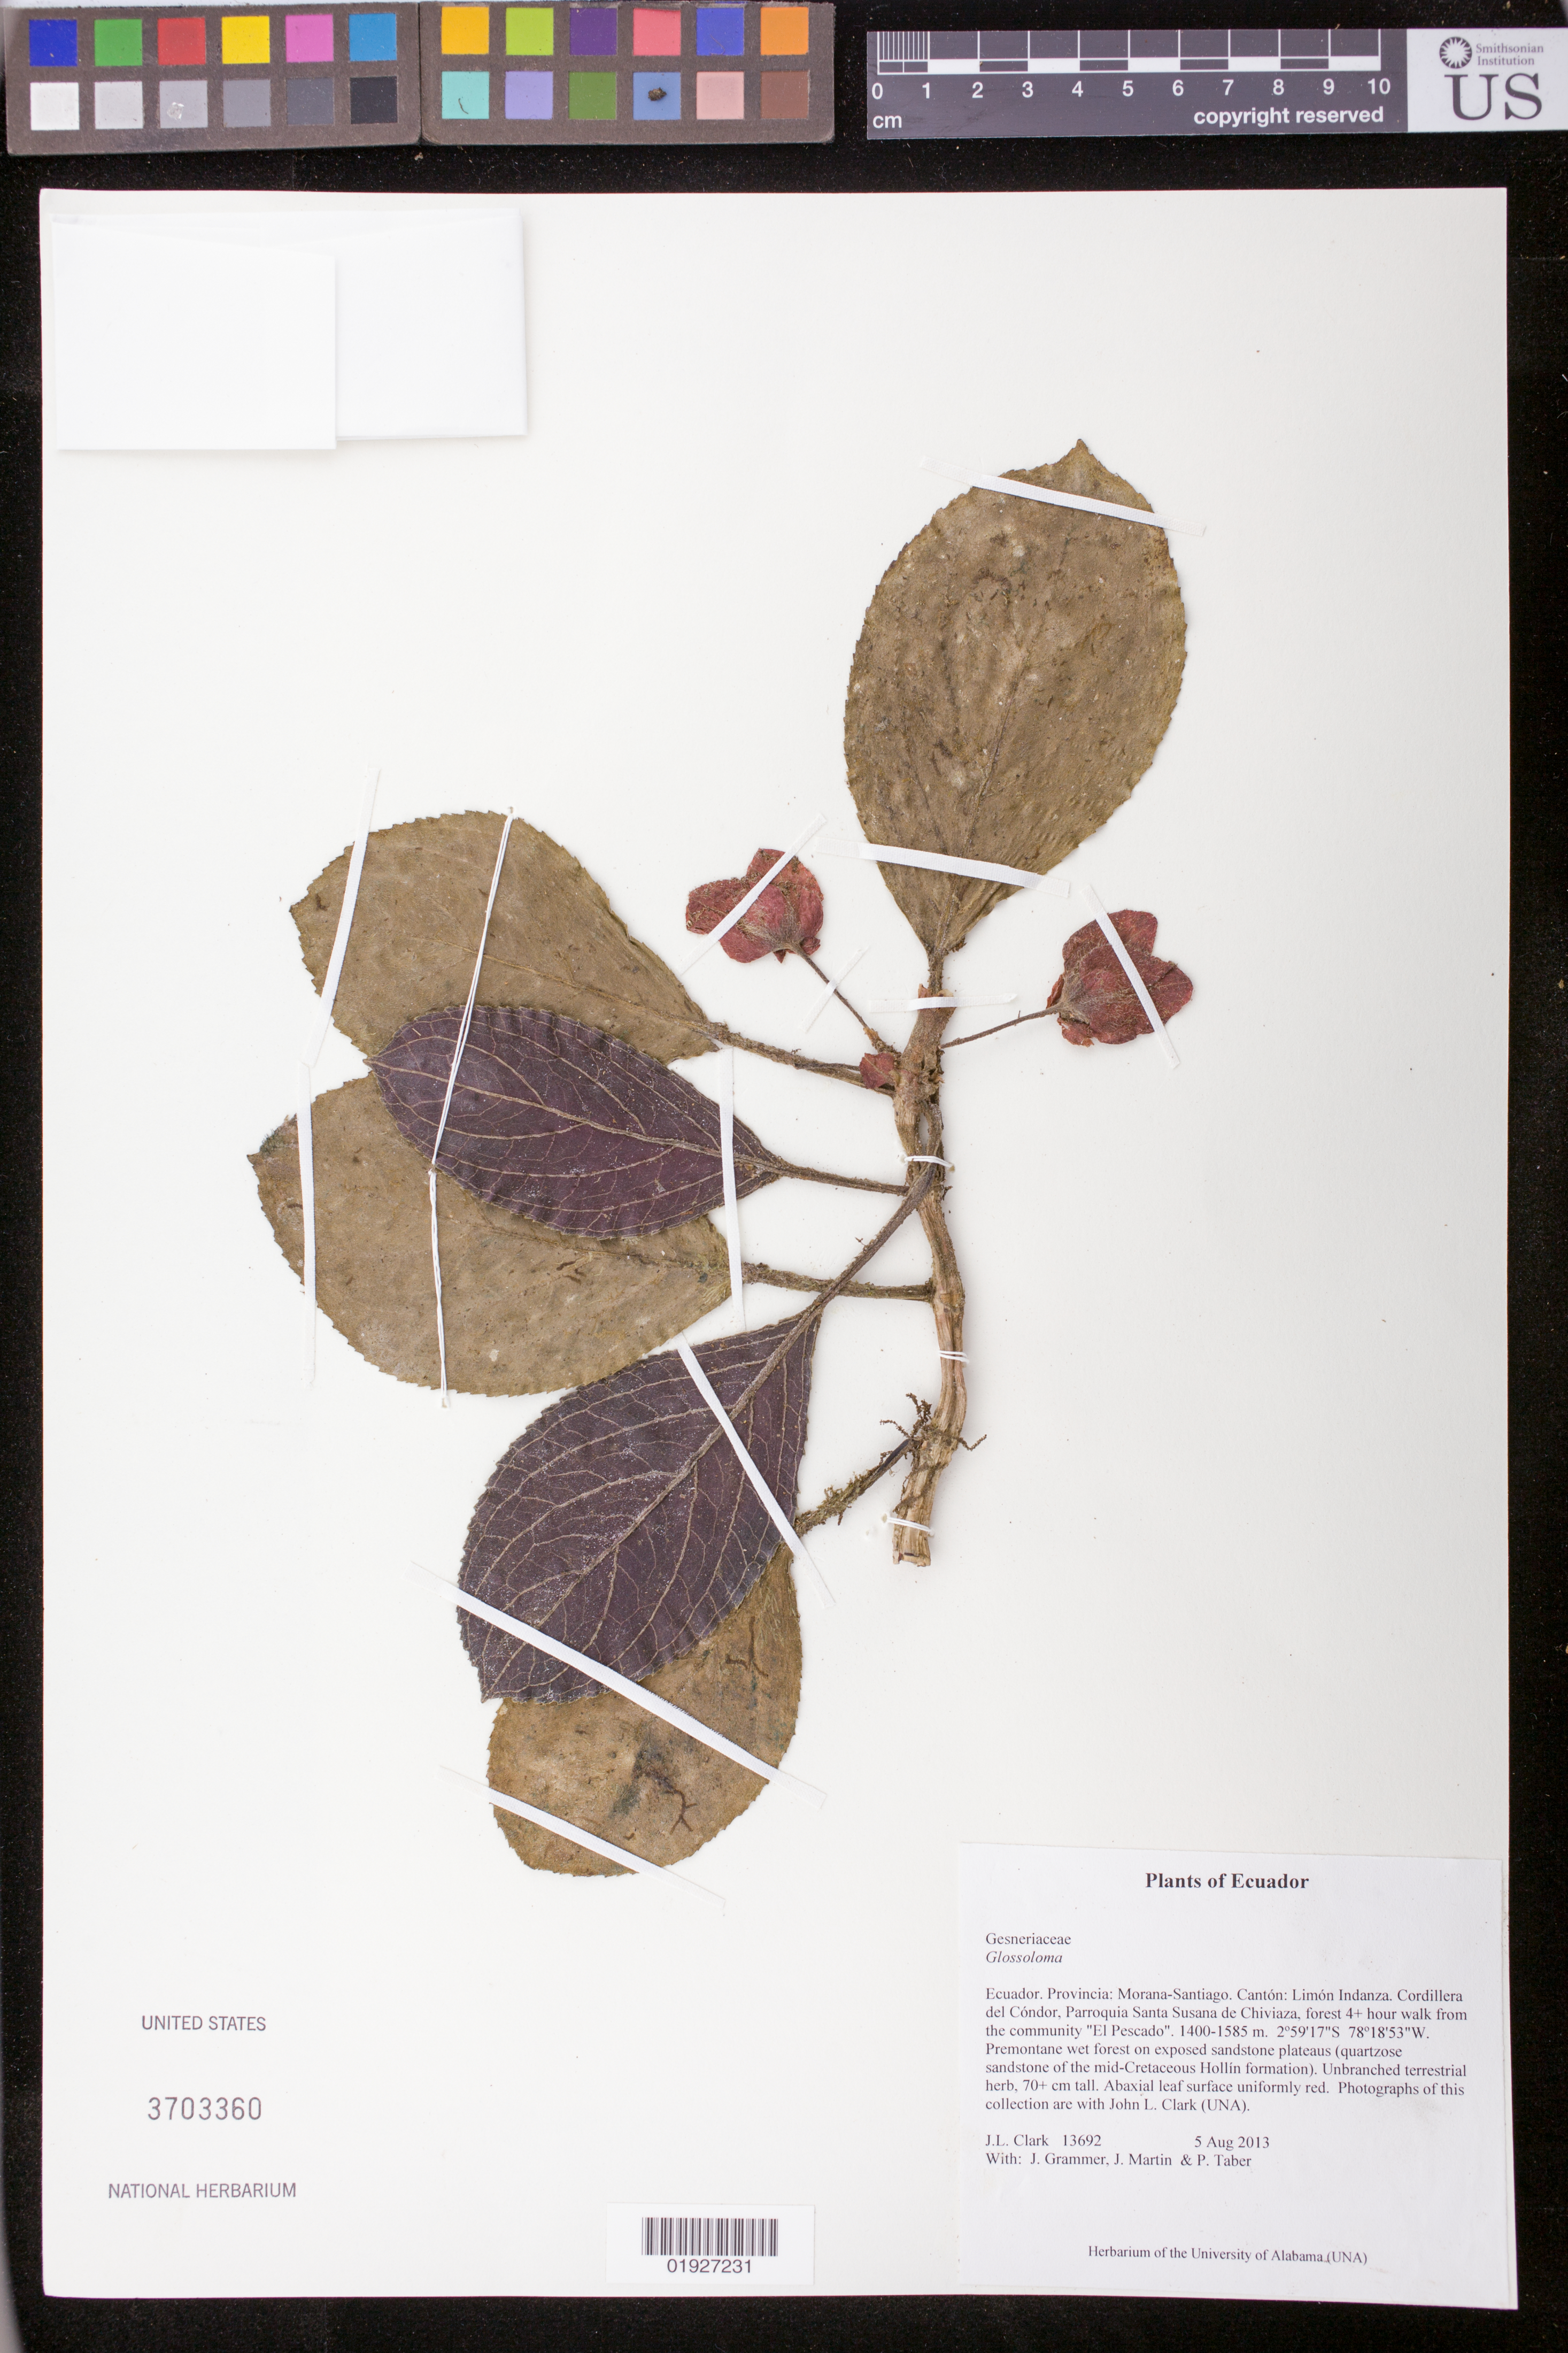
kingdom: Plantae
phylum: Tracheophyta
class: Magnoliopsida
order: Lamiales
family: Gesneriaceae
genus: Glossoloma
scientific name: Glossoloma sp.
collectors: J. L. Clark, J. Grammer, J. Martin & P. Taber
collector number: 13692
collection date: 2013-08-05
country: Ecuador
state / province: Morona-Santiago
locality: Canton: Limon Indanza. Cordillera del Condor, Parroquia Santa Susana de Chiviaza, forest 4+ hours walk from the community "El Pescado".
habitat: Premontane wet forest on exposed sandstone plateaus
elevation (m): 1400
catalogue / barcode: US 3703360